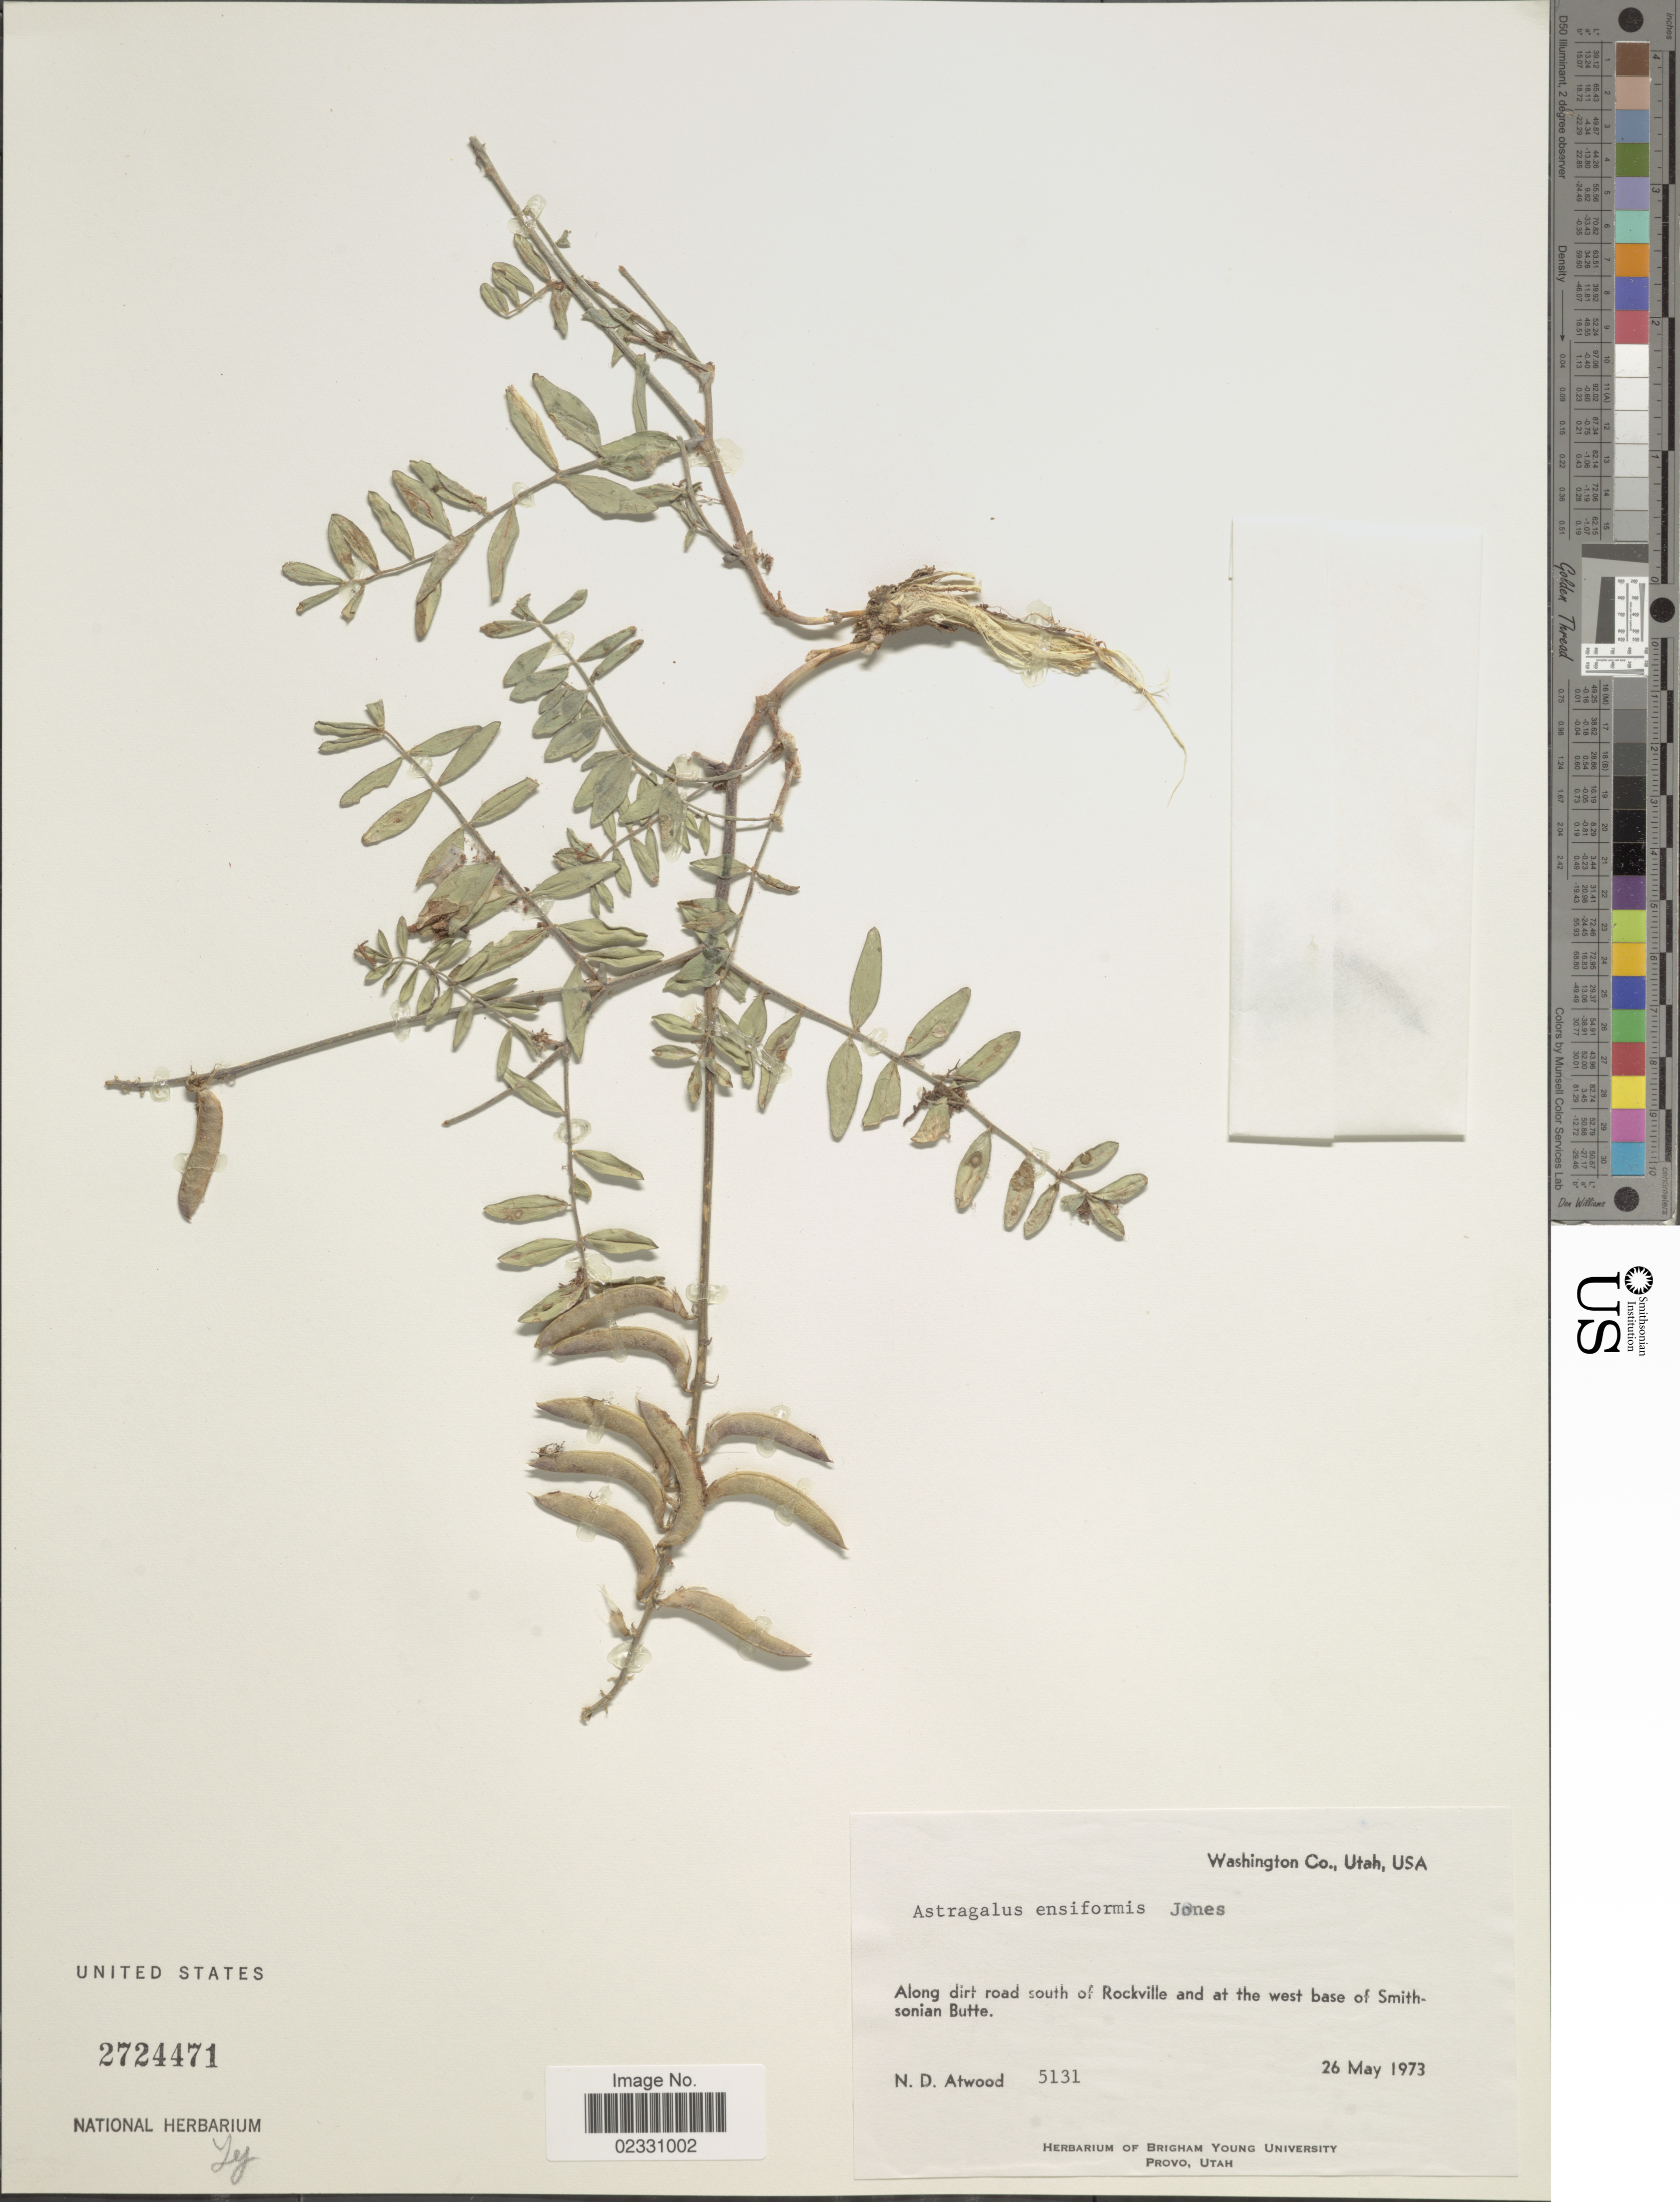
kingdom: Plantae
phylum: Tracheophyta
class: Magnoliopsida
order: Fabales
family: Fabaceae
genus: Astragalus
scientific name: Astragalus ensiformis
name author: M.E. Jones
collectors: N. Atwood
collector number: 5131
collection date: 1973-05-26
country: United States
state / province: Utah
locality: Washington Co, Along dirt road south of Rockville and at the west base of Smithsonian Butte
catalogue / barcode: US 2724471